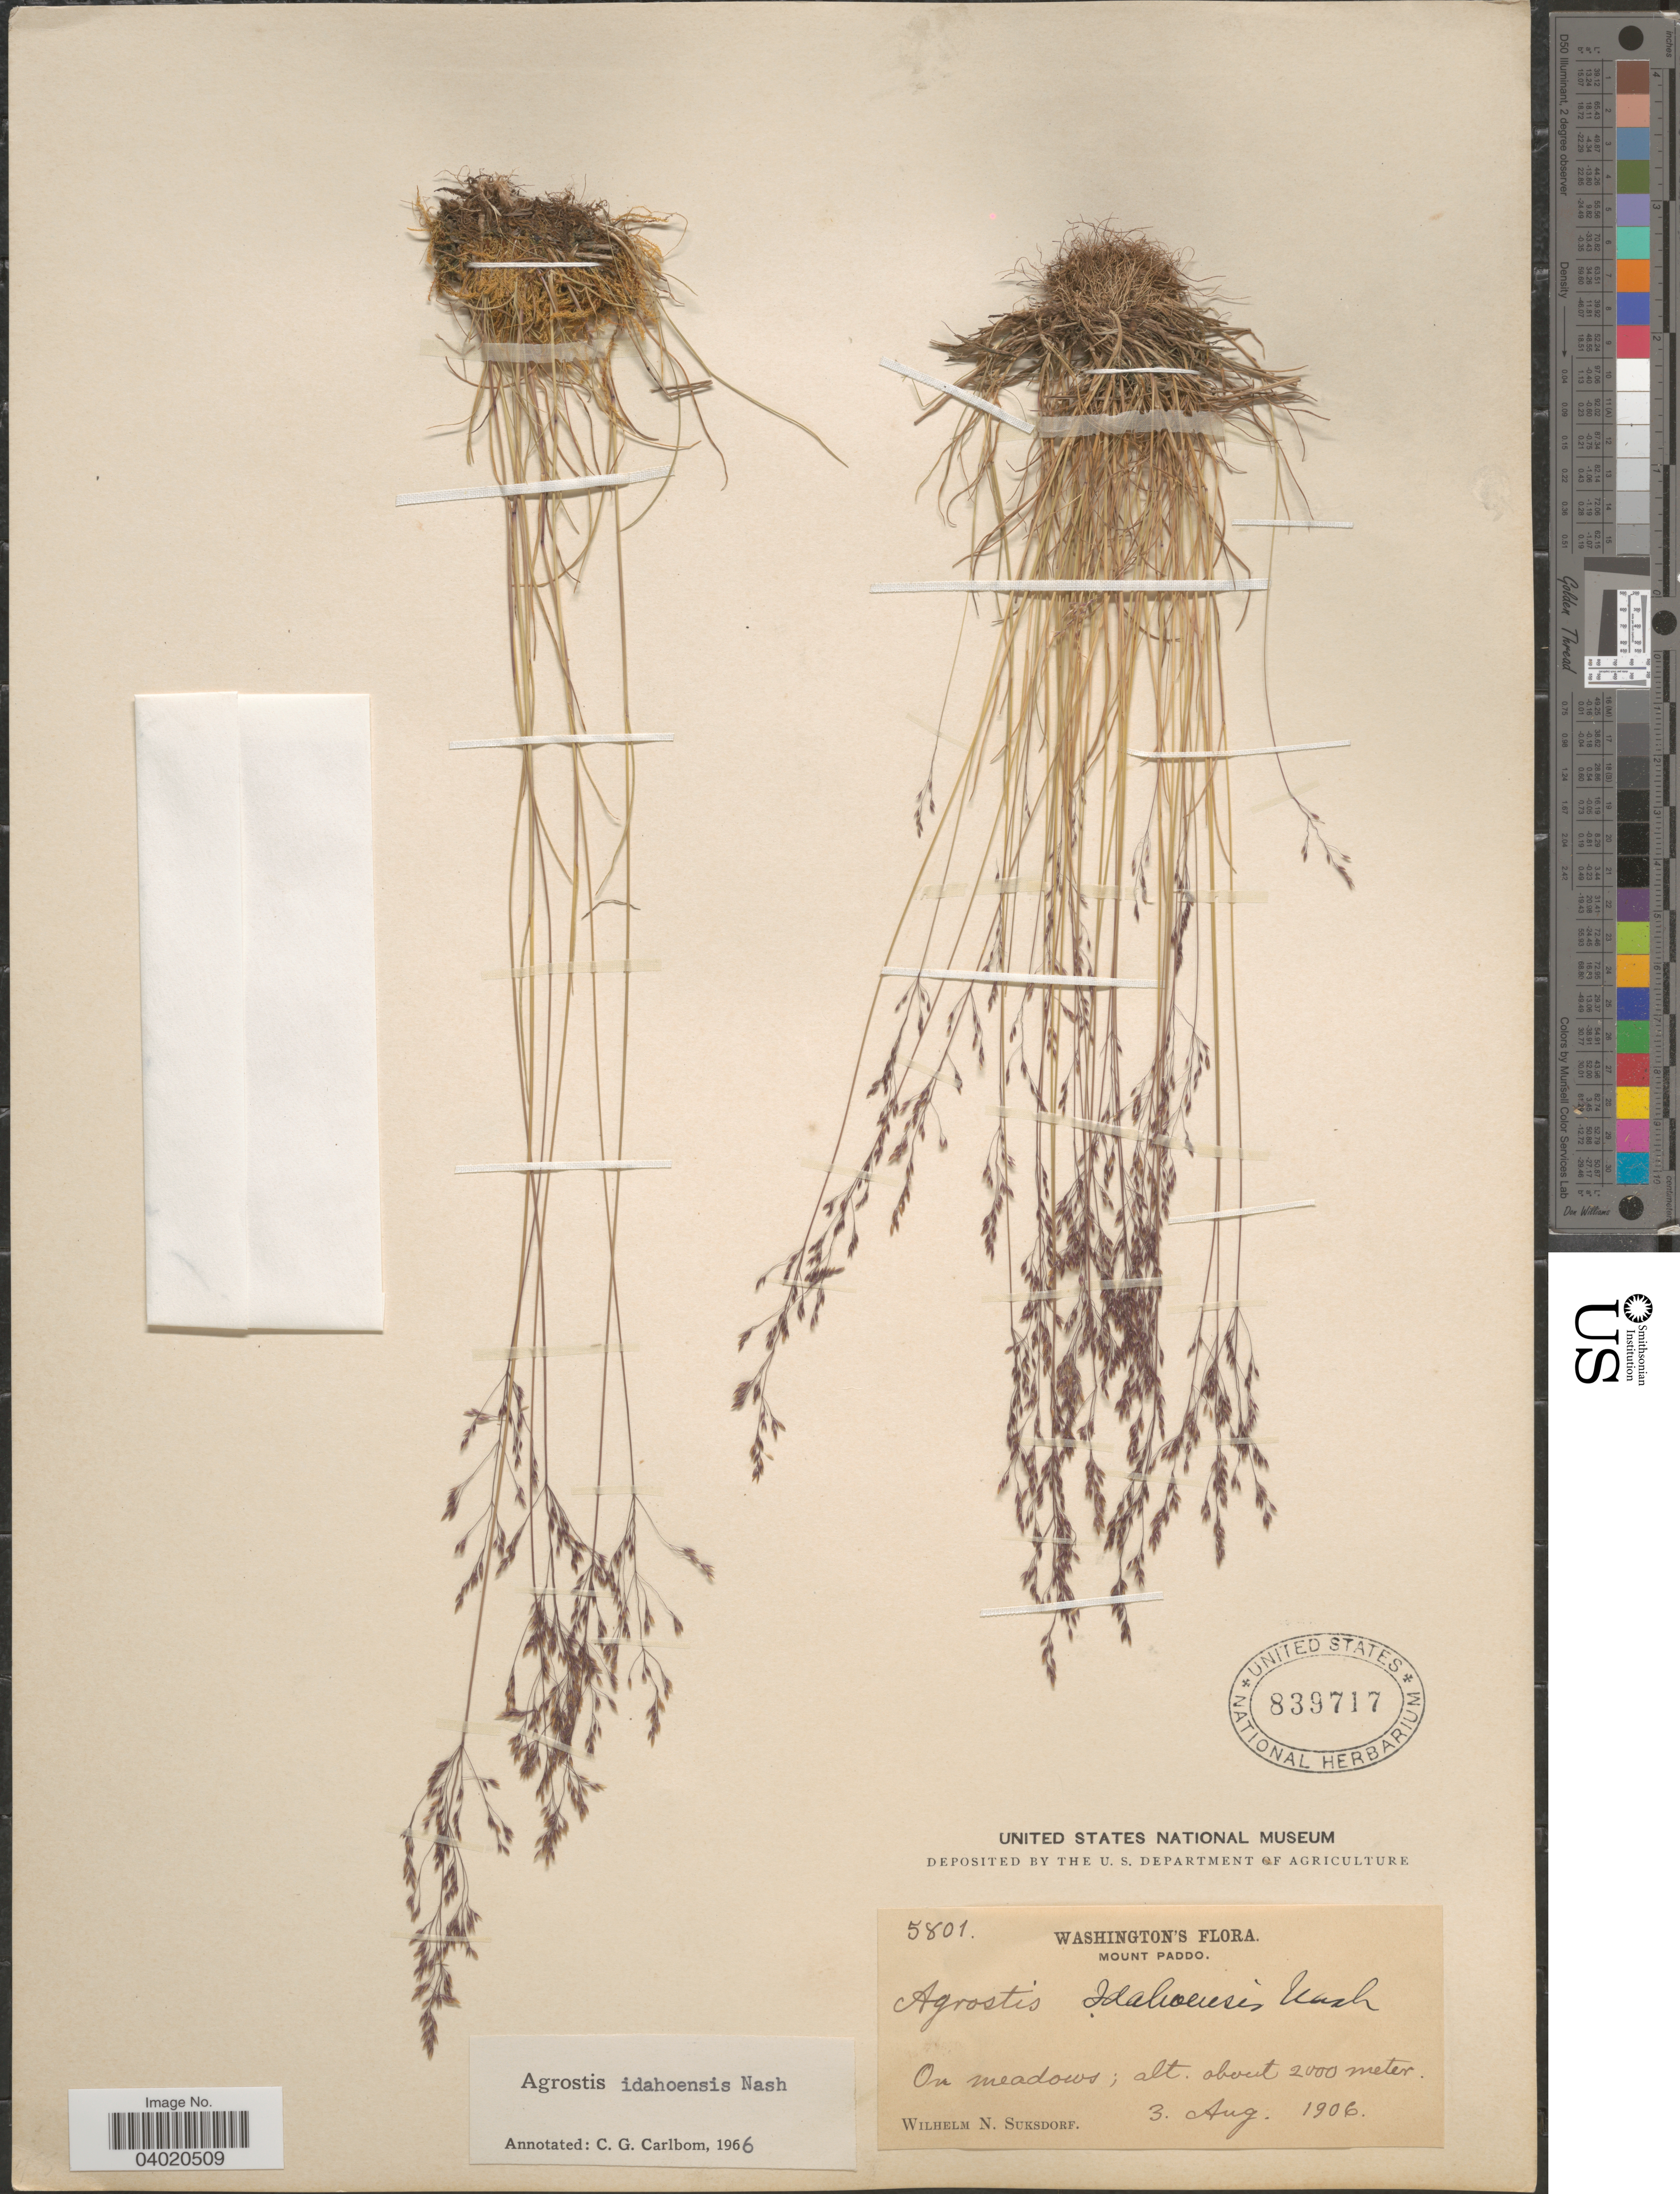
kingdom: Plantae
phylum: Tracheophyta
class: Liliopsida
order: Poales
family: Poaceae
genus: Agrostis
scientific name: Agrostis idahoensis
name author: Nash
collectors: W. N. Suksdorf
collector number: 5801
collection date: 1906-08-03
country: United States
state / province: Washington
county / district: Skamania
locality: Mount Paddo.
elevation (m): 2000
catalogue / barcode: US 839717